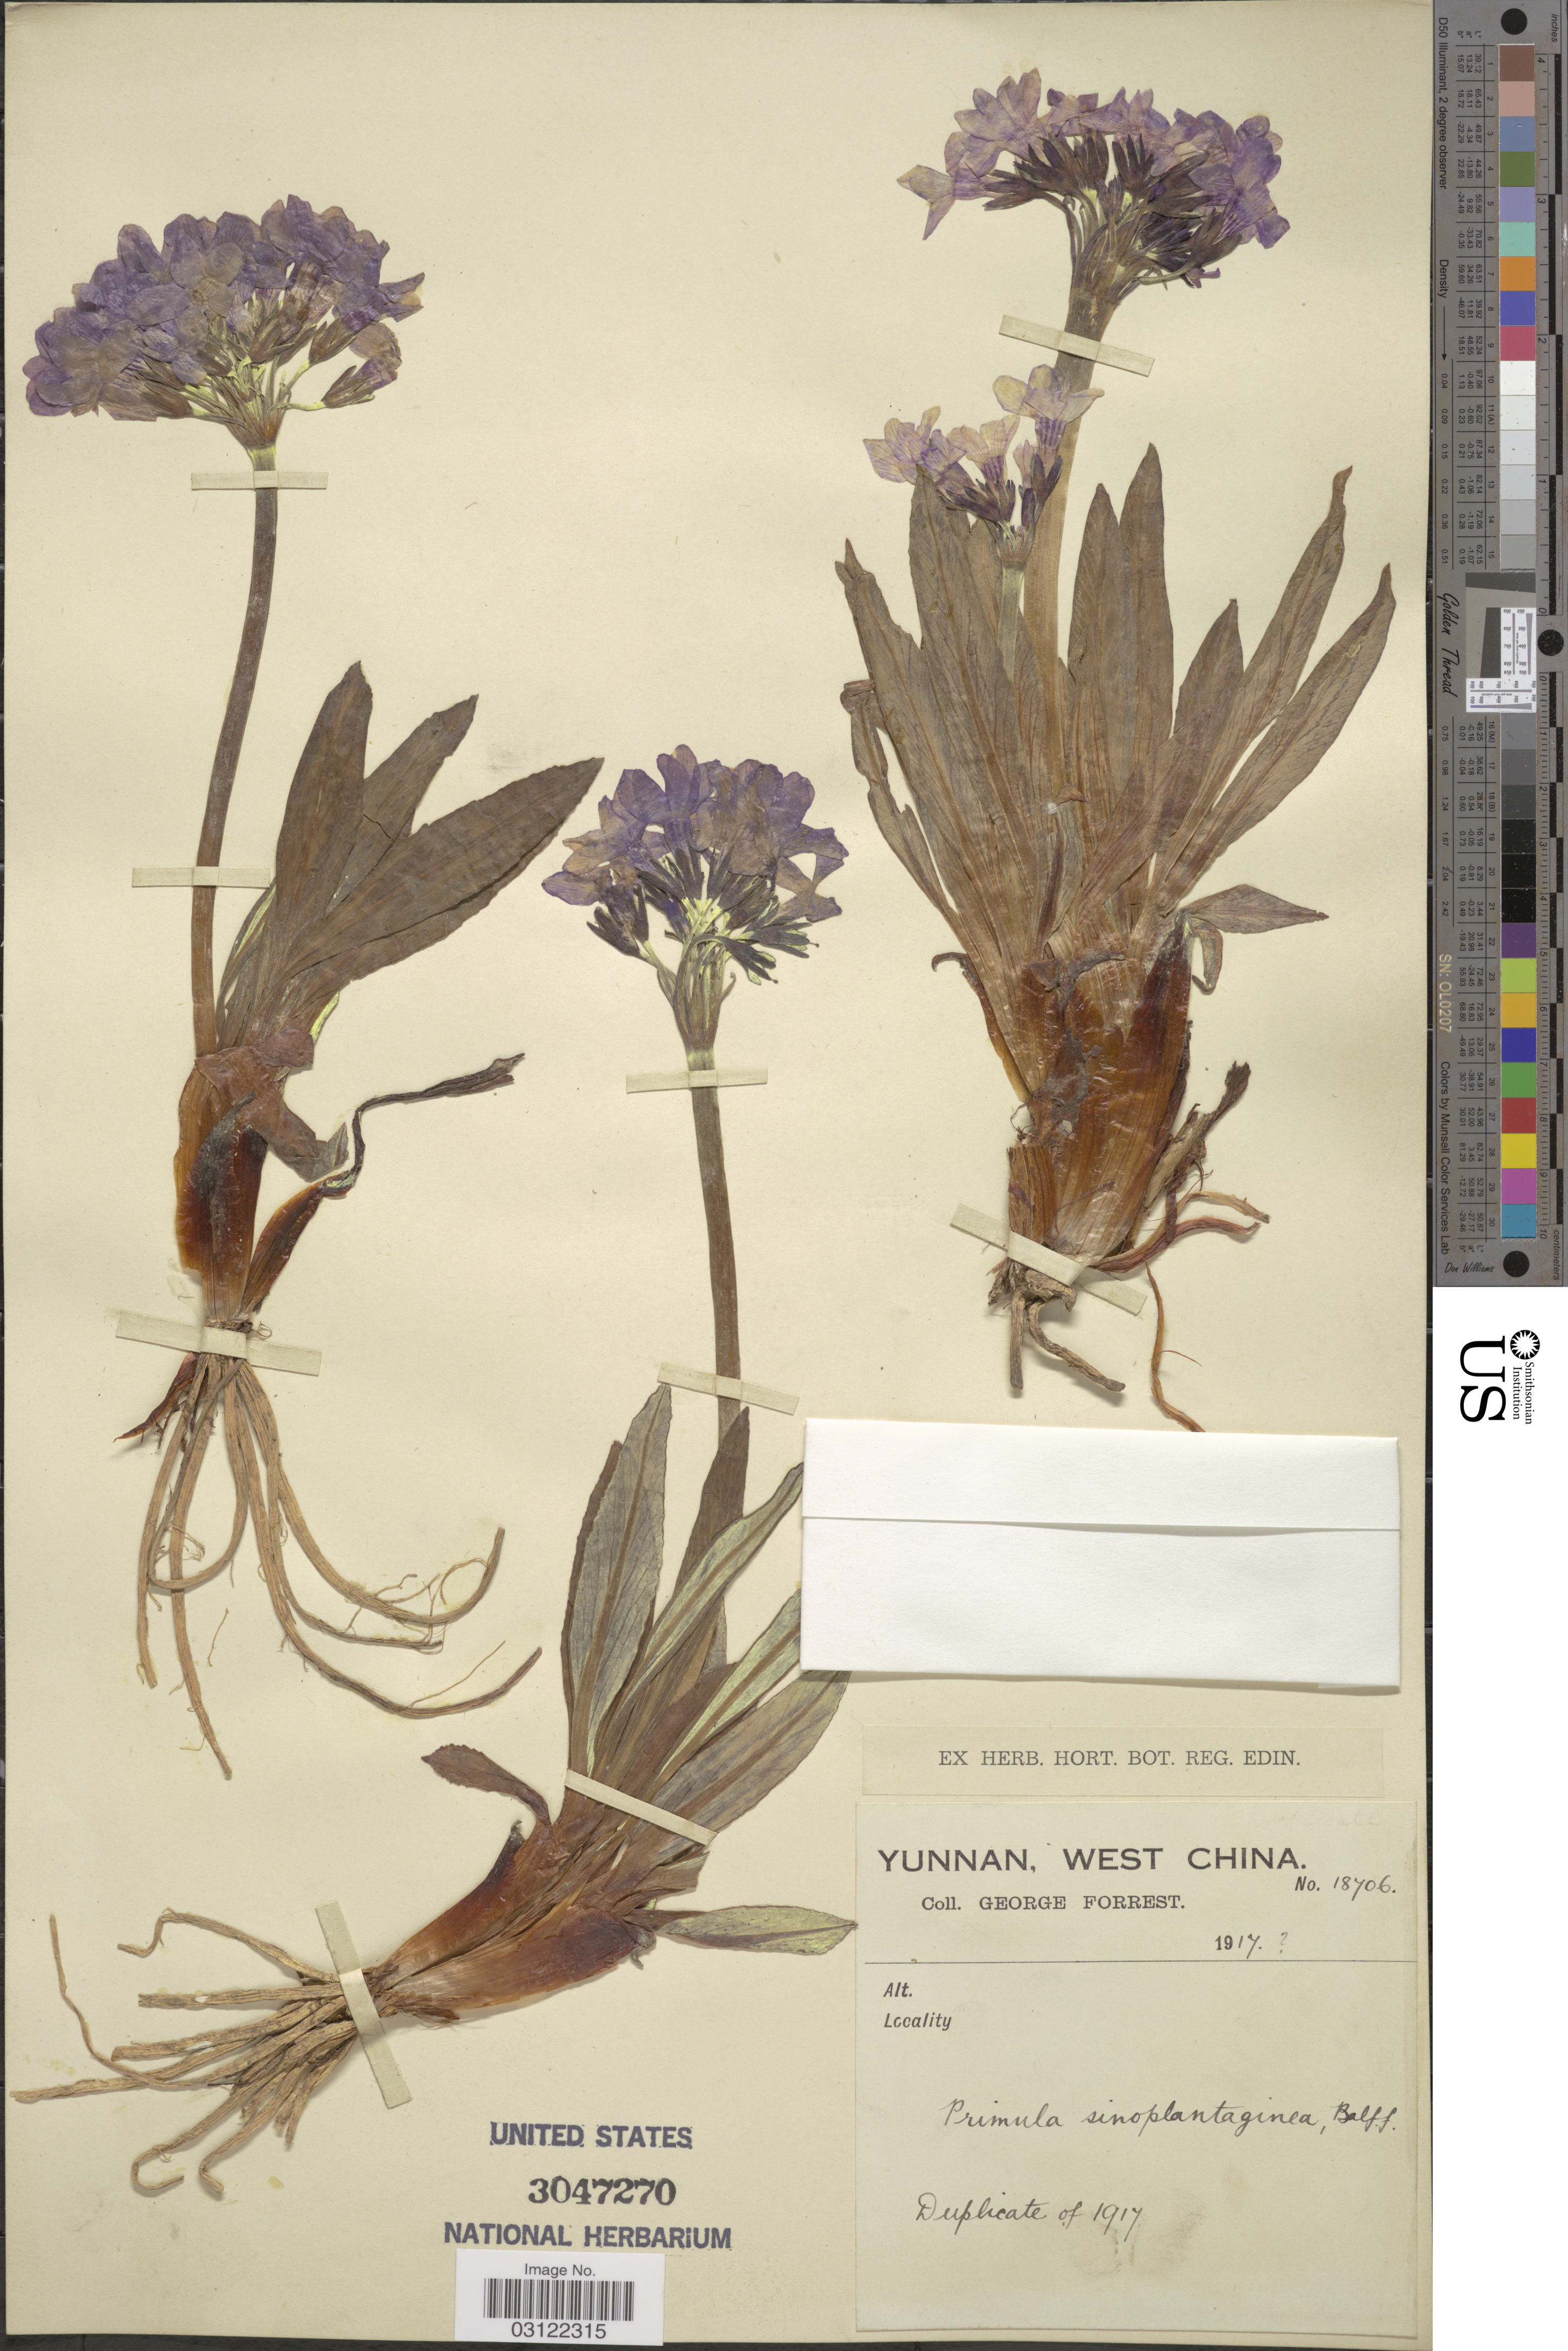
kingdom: Plantae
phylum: Tracheophyta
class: Magnoliopsida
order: Ericales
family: Primulaceae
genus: Primula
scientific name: Primula sinoplantaginea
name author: Balf. f.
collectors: G. Forrest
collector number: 18706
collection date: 1917-02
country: China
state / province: Yunnan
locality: West China.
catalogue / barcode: US 3047270